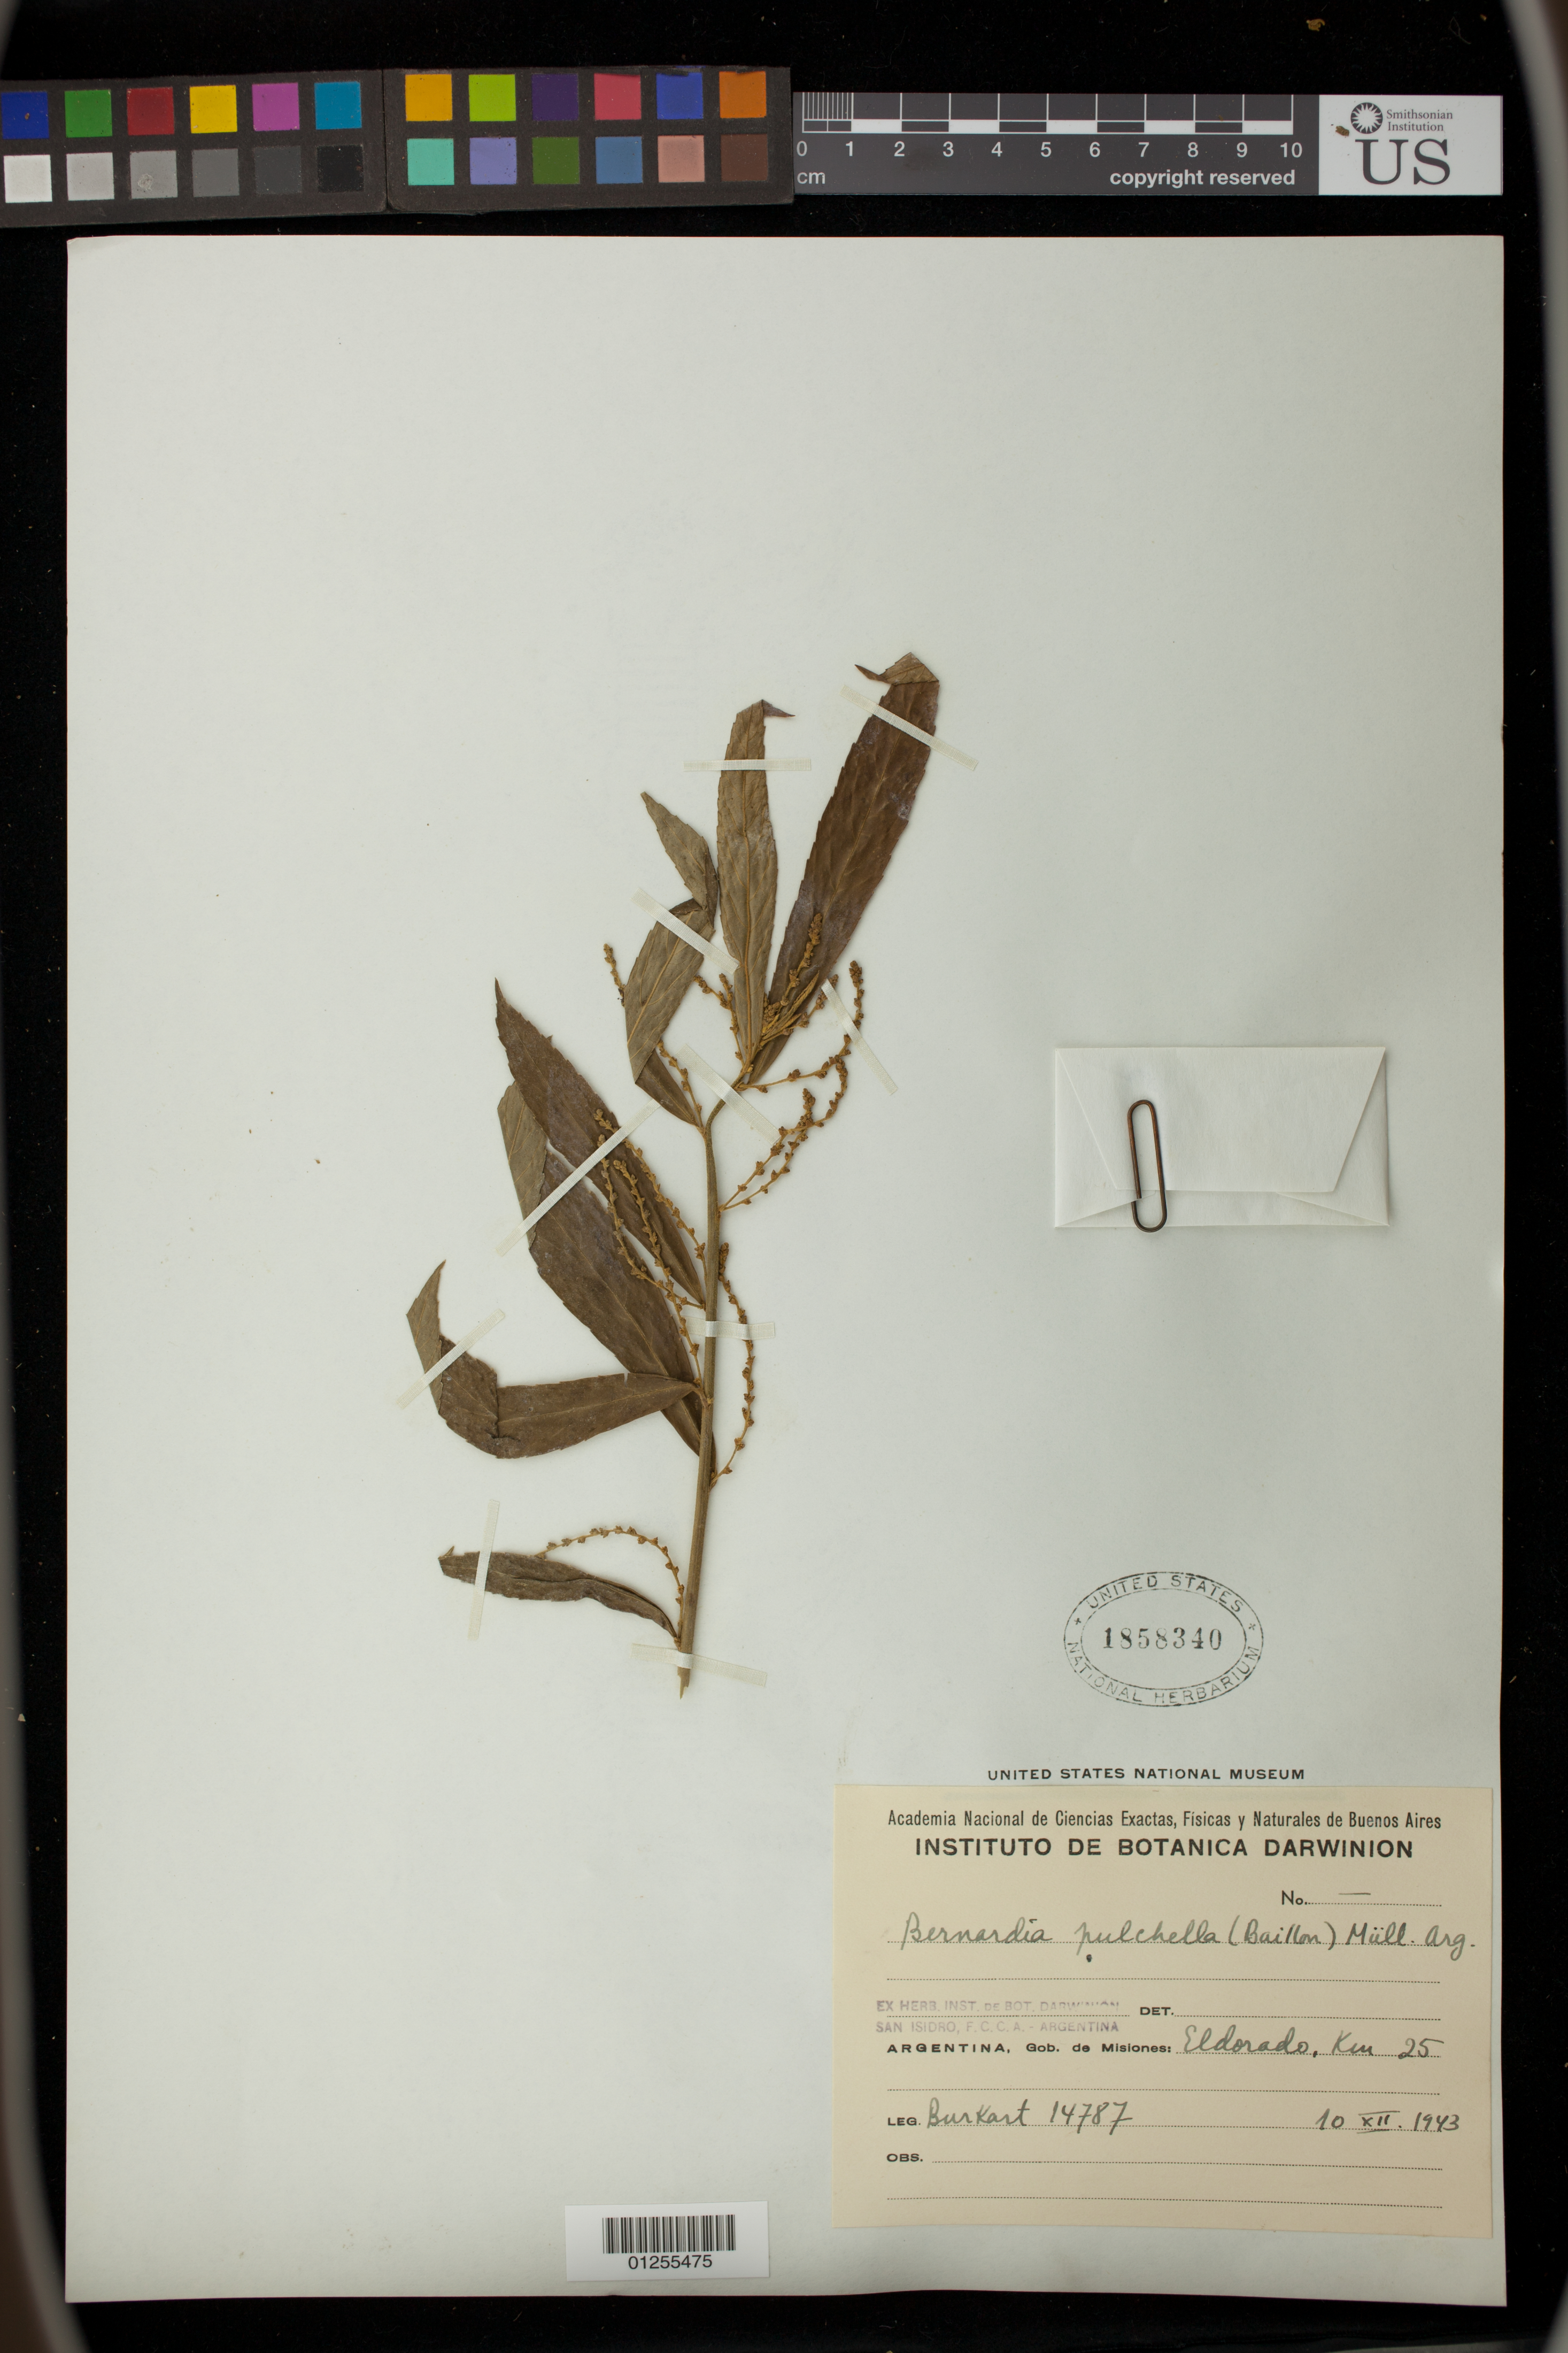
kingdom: Plantae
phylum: Tracheophyta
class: Magnoliopsida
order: Malpighiales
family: Euphorbiaceae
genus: Bernardia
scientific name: Bernardia pulchella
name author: (Baill.) Müll. Arg.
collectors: -- Burkart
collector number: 14787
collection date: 1943-12-10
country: Argentina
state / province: Misiones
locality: Eldorado, Km 25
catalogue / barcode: US 1858340